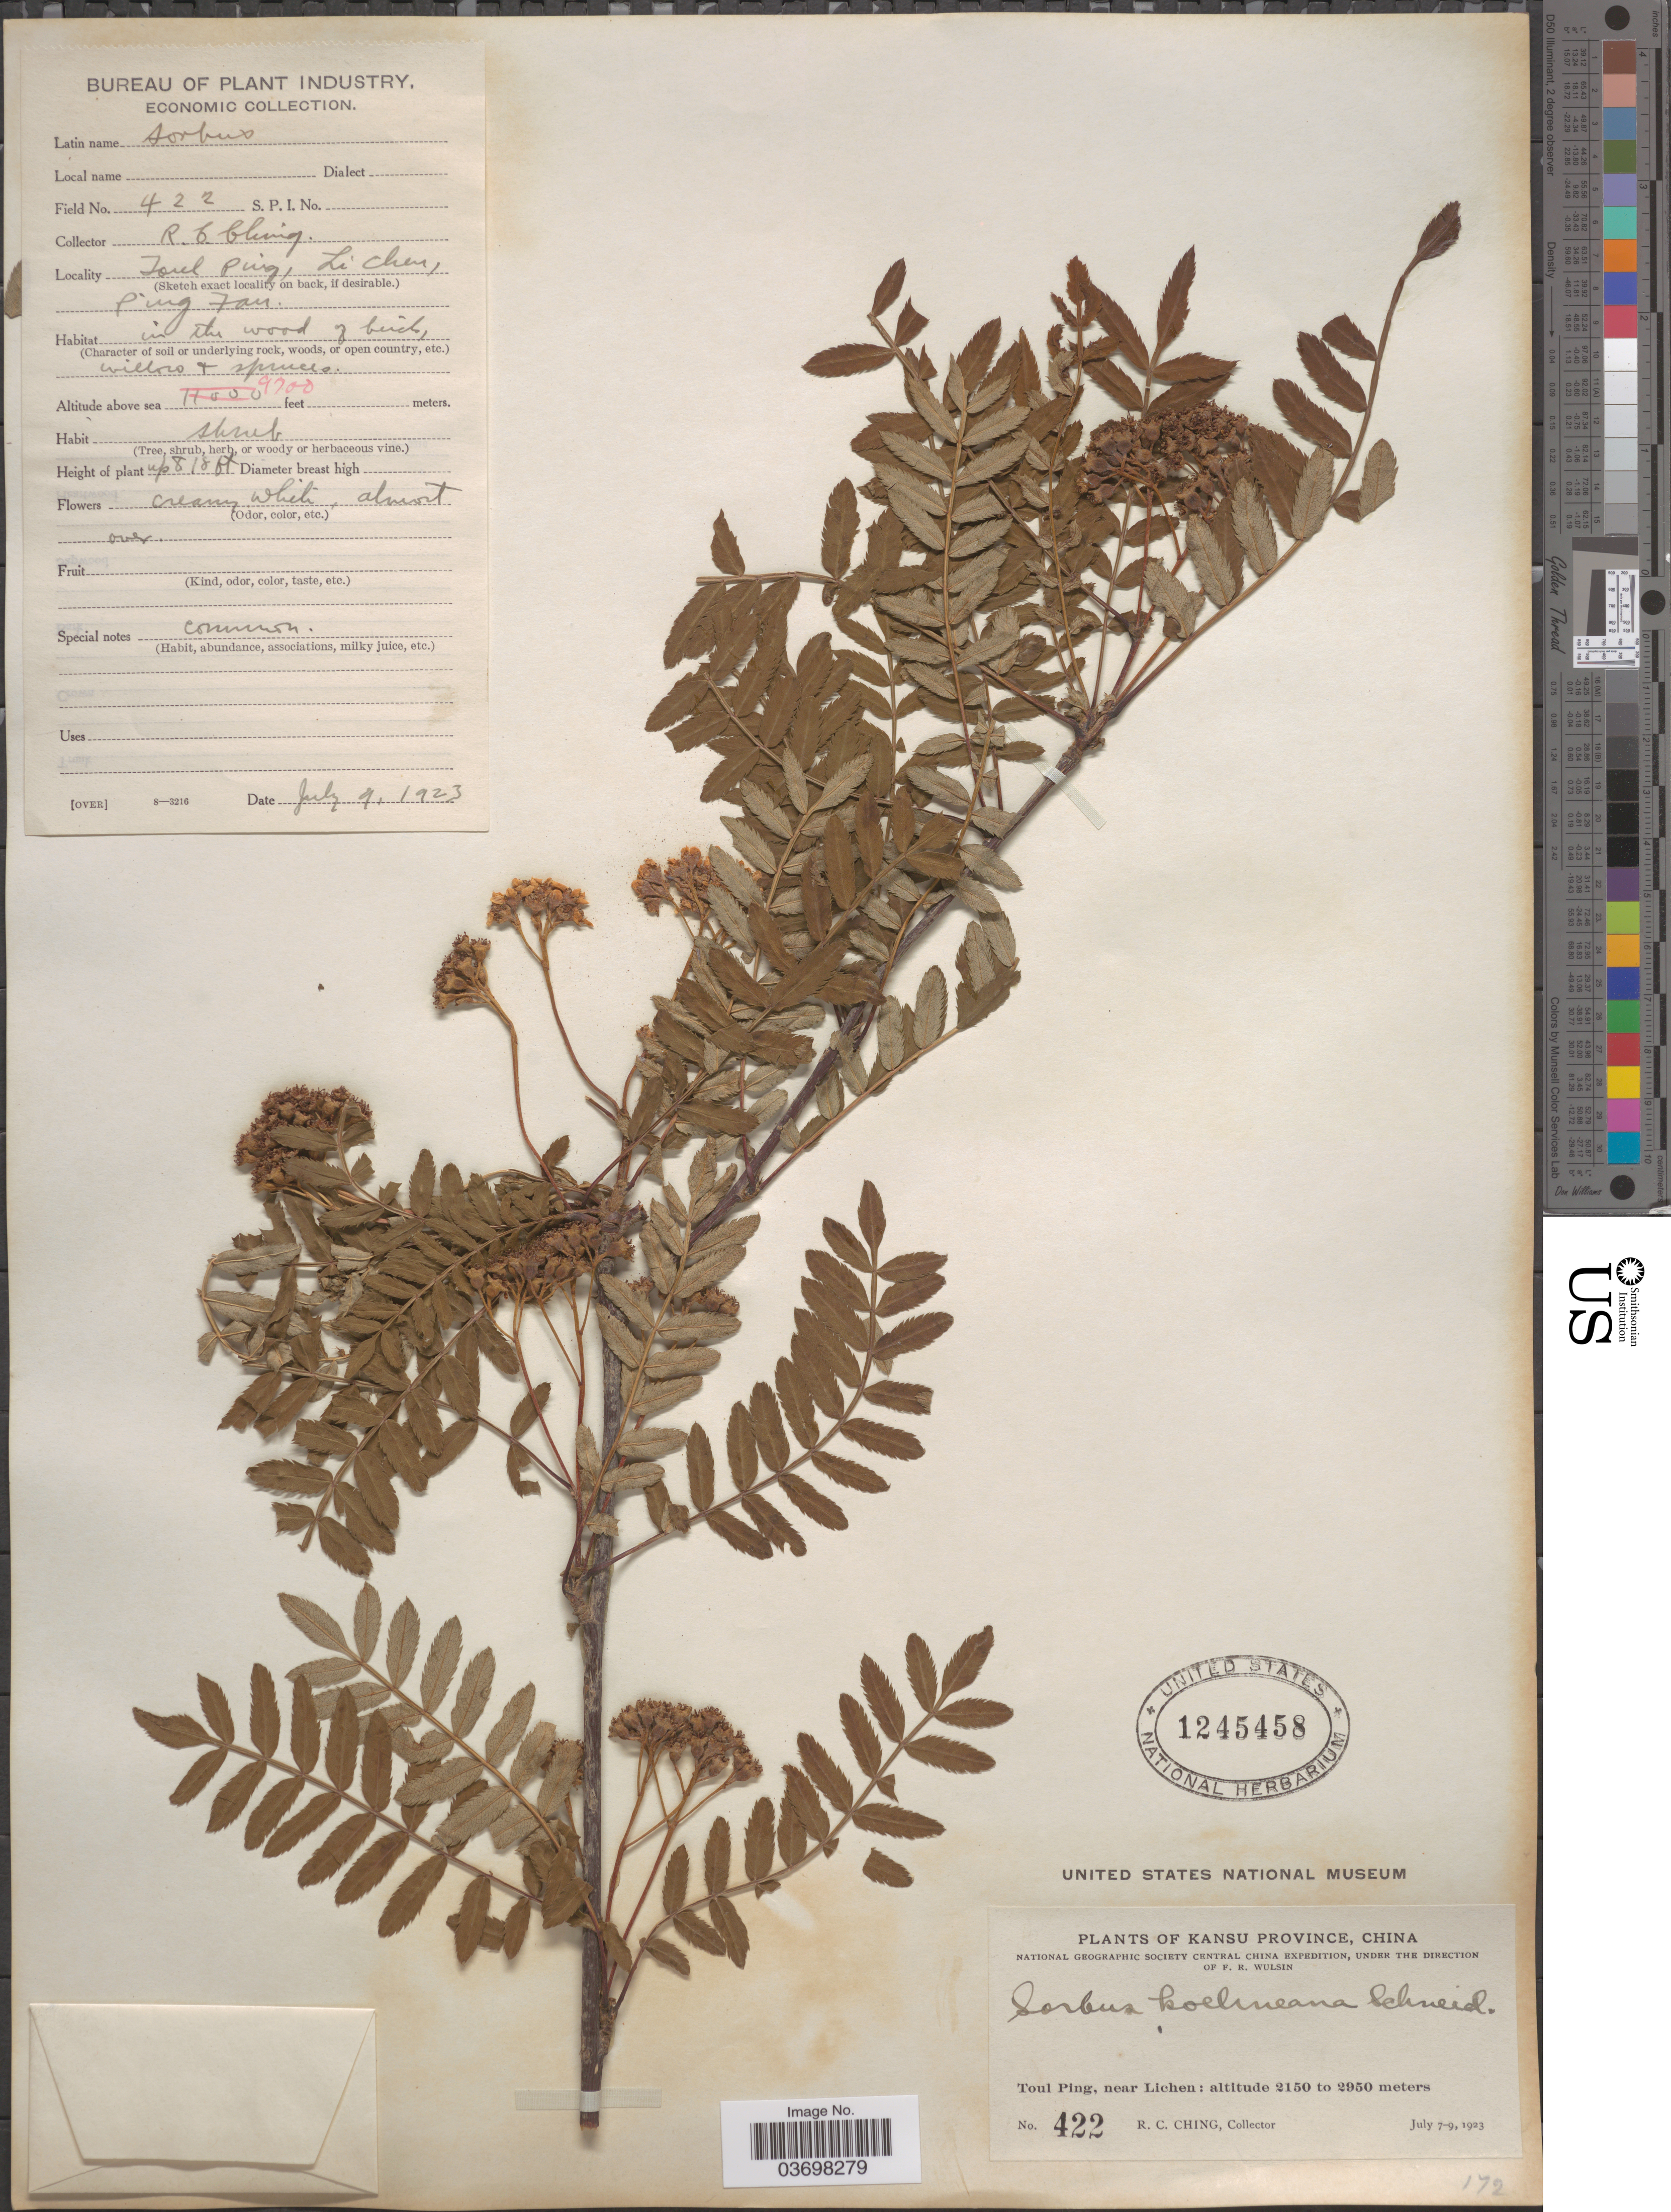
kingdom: Plantae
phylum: Tracheophyta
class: Magnoliopsida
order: Rosales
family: Rosaceae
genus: Sorbus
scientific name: Sorbus koehneana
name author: C.K. Schneid.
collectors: R. C. Ching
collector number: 422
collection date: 1923-07-09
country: China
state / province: Gansu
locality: Kansu Province. Toul Ping, near Lichen. Ping Fan.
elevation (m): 2957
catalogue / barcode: US 1245458